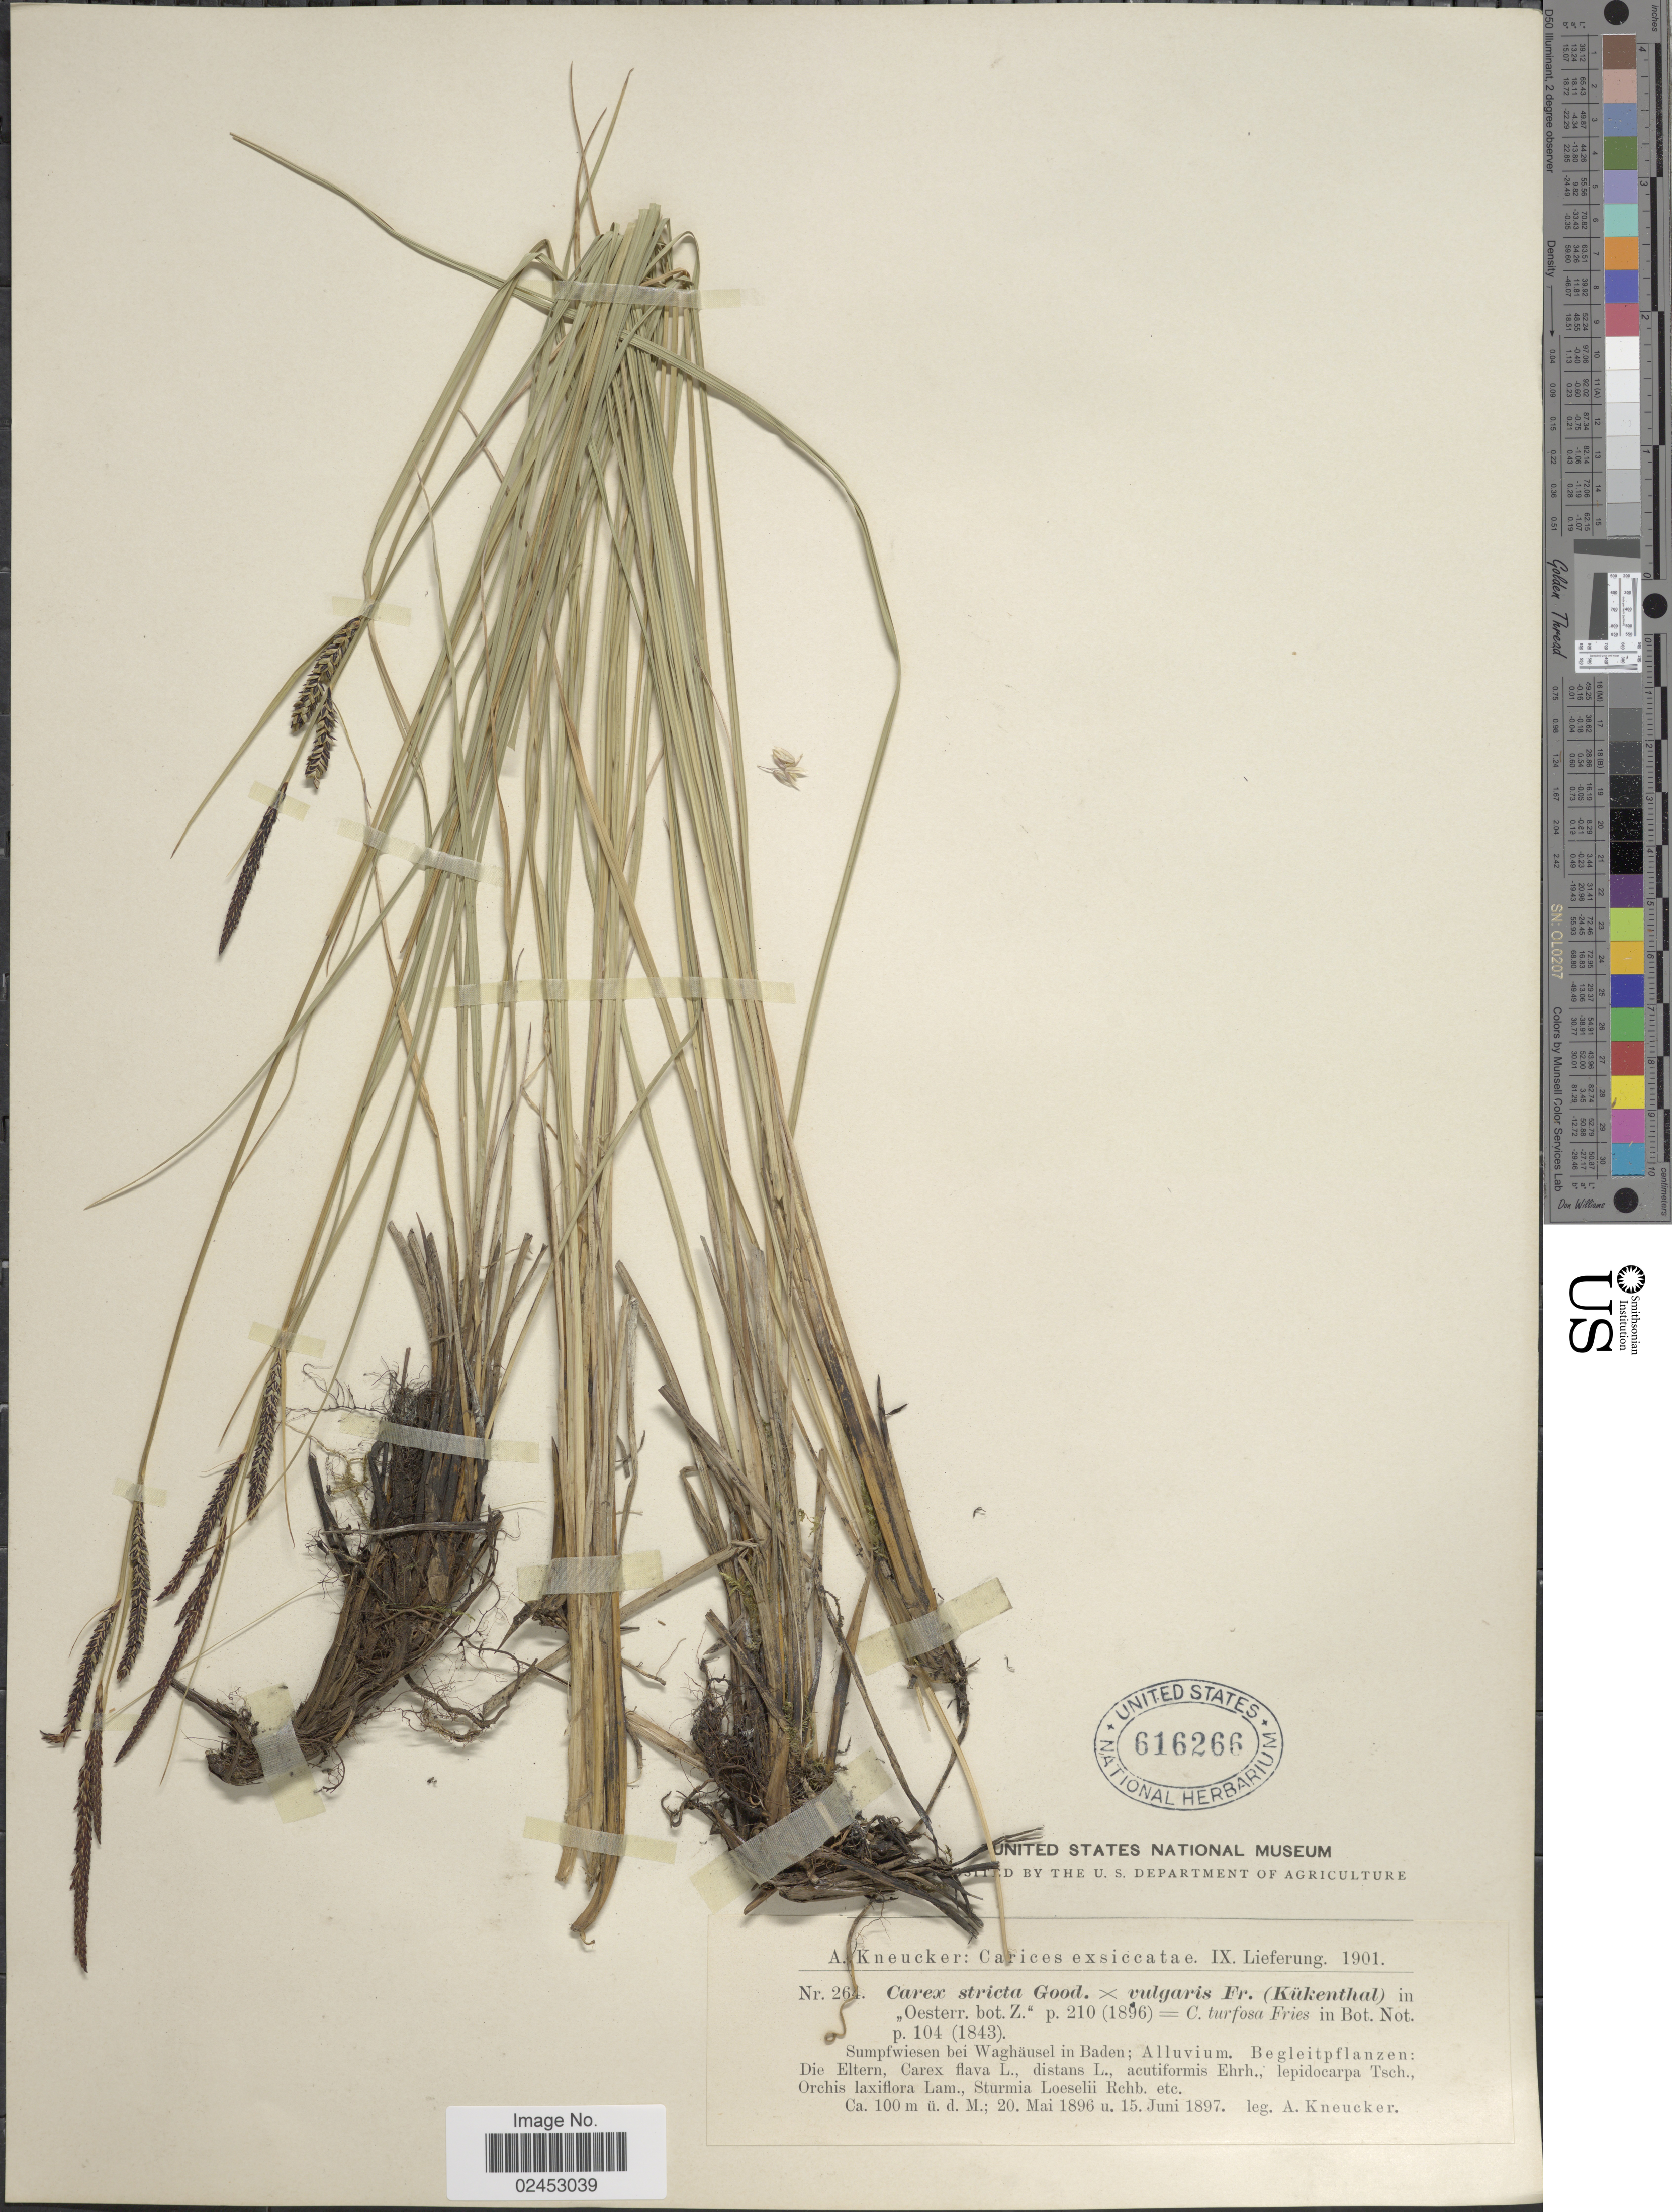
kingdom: Plantae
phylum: Tracheophyta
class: Liliopsida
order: Poales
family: Cyperaceae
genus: Carex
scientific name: Carex stricta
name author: Lam.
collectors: A. Kneucker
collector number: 264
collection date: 1896-05-20/1897-06-15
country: Germany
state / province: Baden-Württemberg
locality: Sumpfwiesen bei Waghausel in Baden.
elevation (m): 100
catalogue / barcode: US 616266